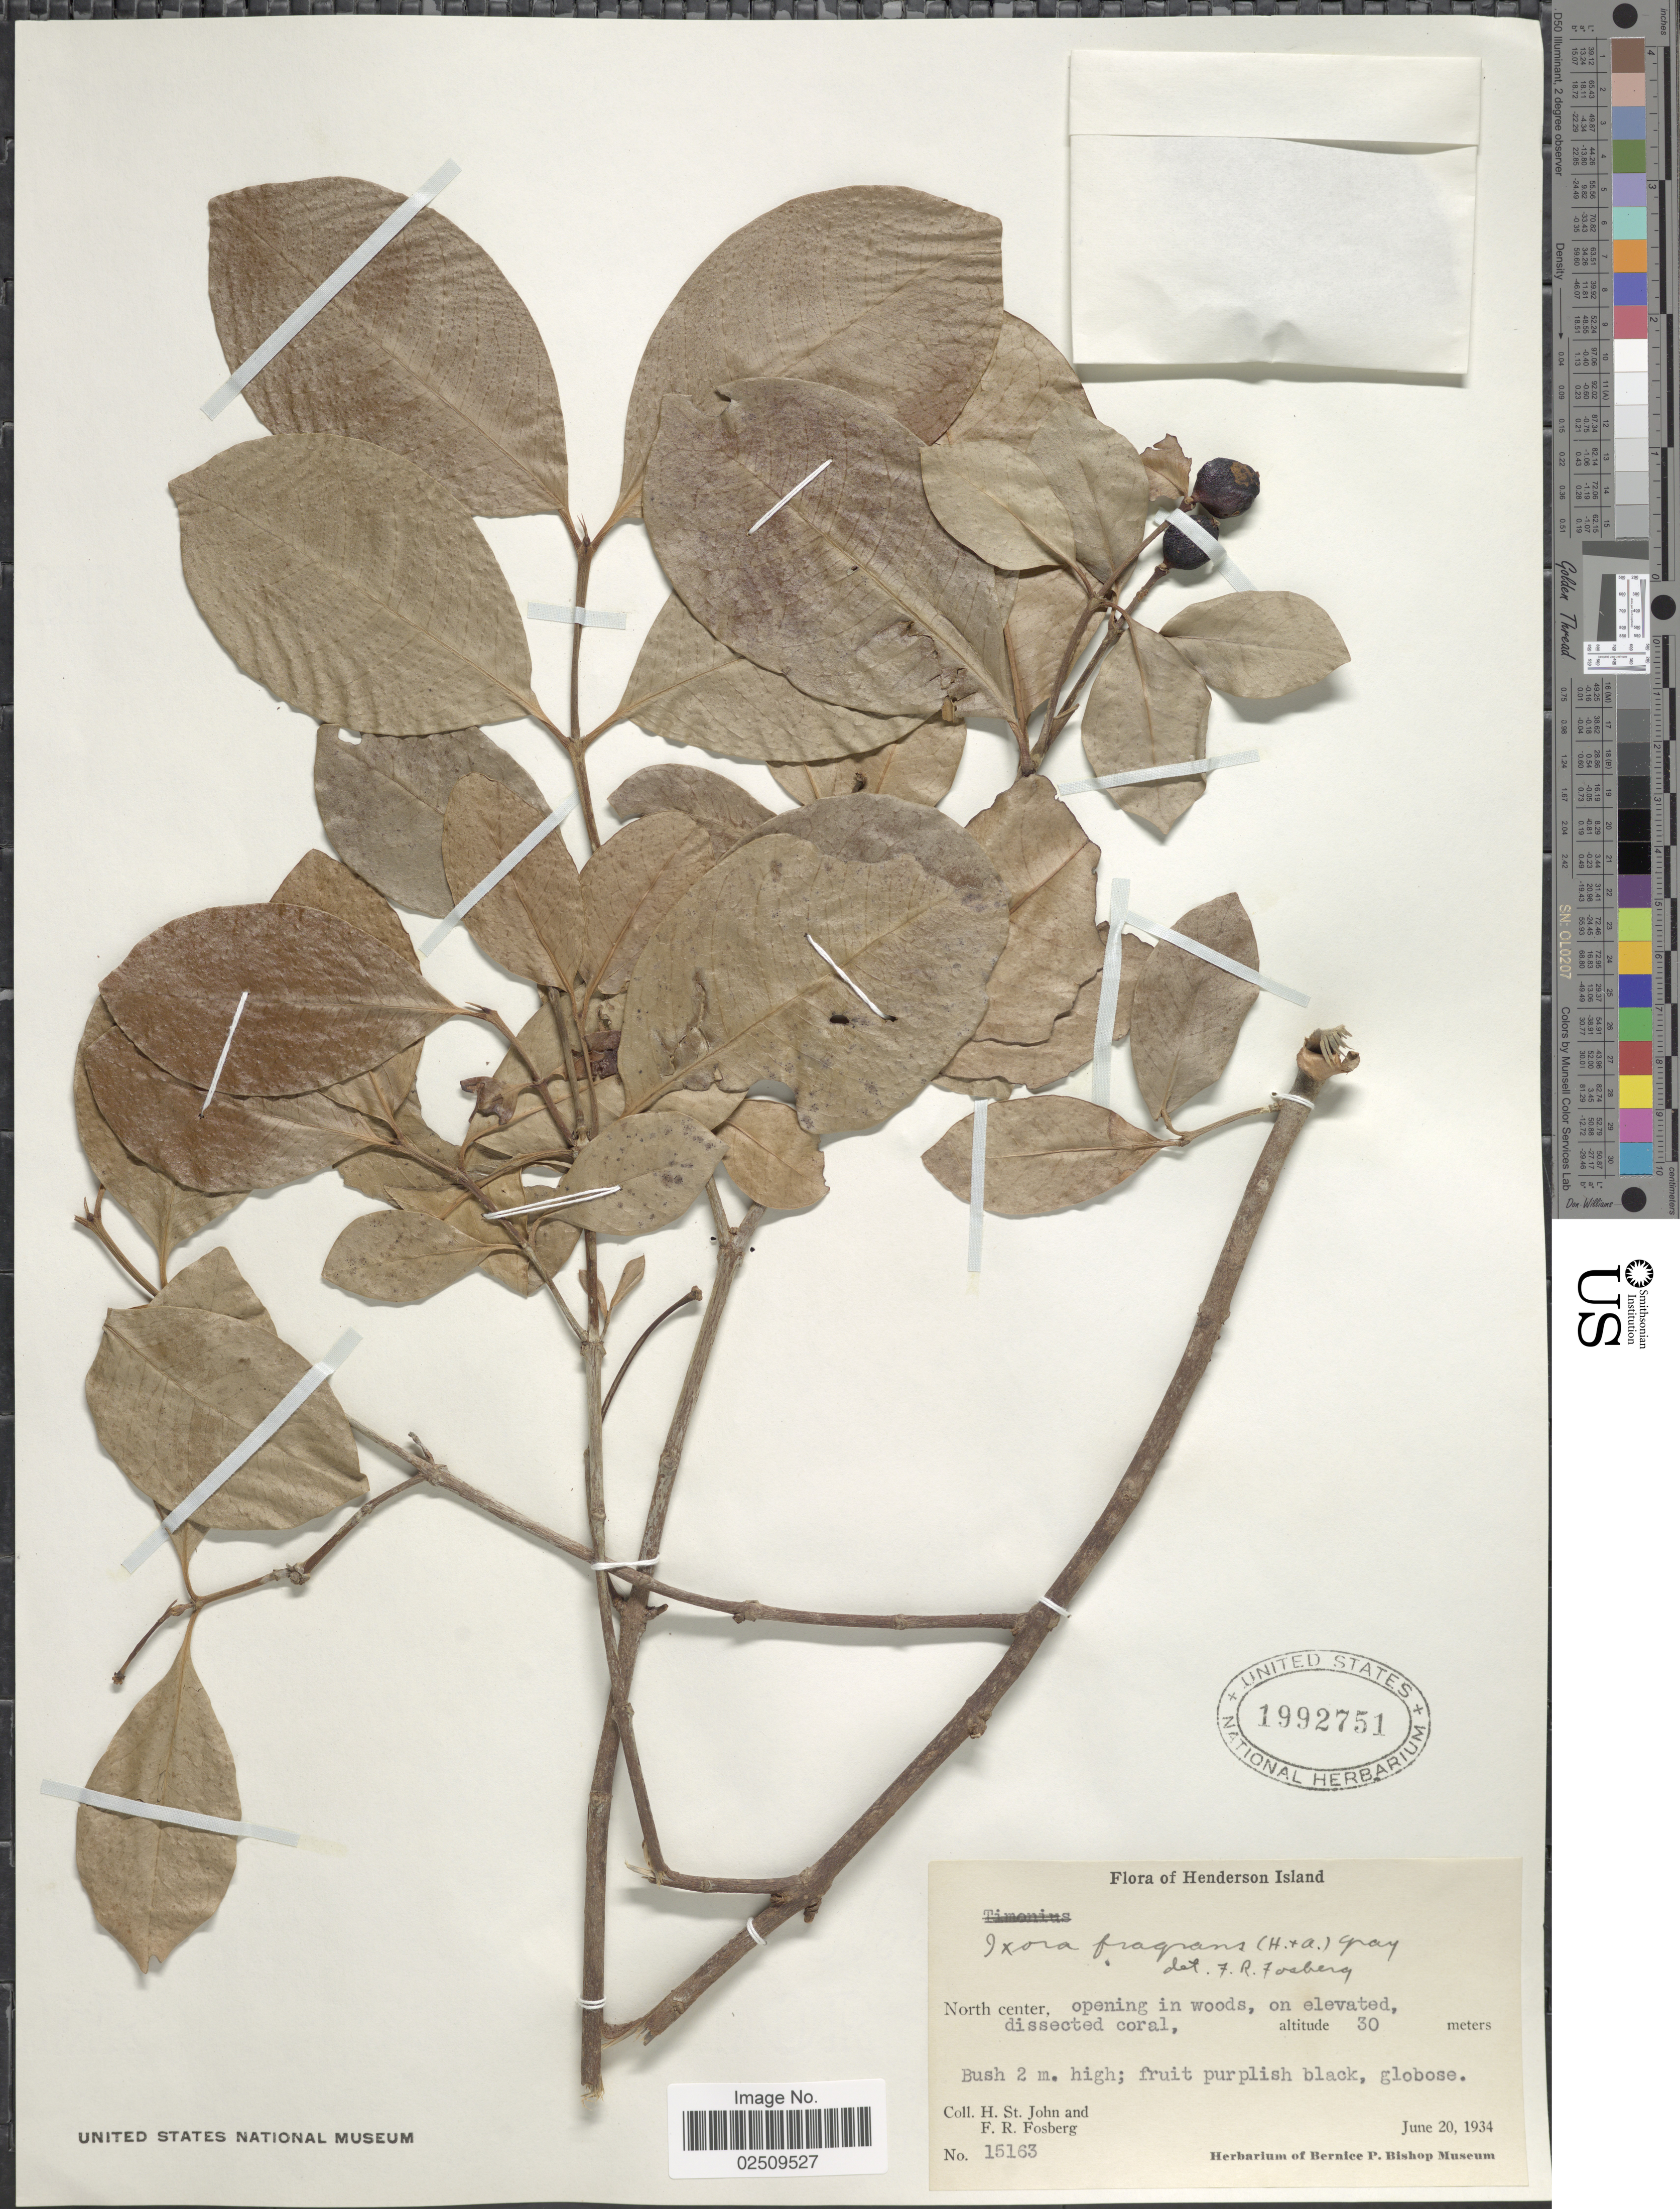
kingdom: Plantae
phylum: Tracheophyta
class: Magnoliopsida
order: Gentianales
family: Rubiaceae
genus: Ixora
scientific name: Ixora fragrans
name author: (Hook. & Arn.) A. Gray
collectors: H. St. John & F. R. Fosberg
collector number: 15163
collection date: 1934-06-20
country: Pitcairn Islands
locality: Henderson Island, North center, opening in woods, on elevated dissected coral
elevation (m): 30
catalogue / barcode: US 1992751